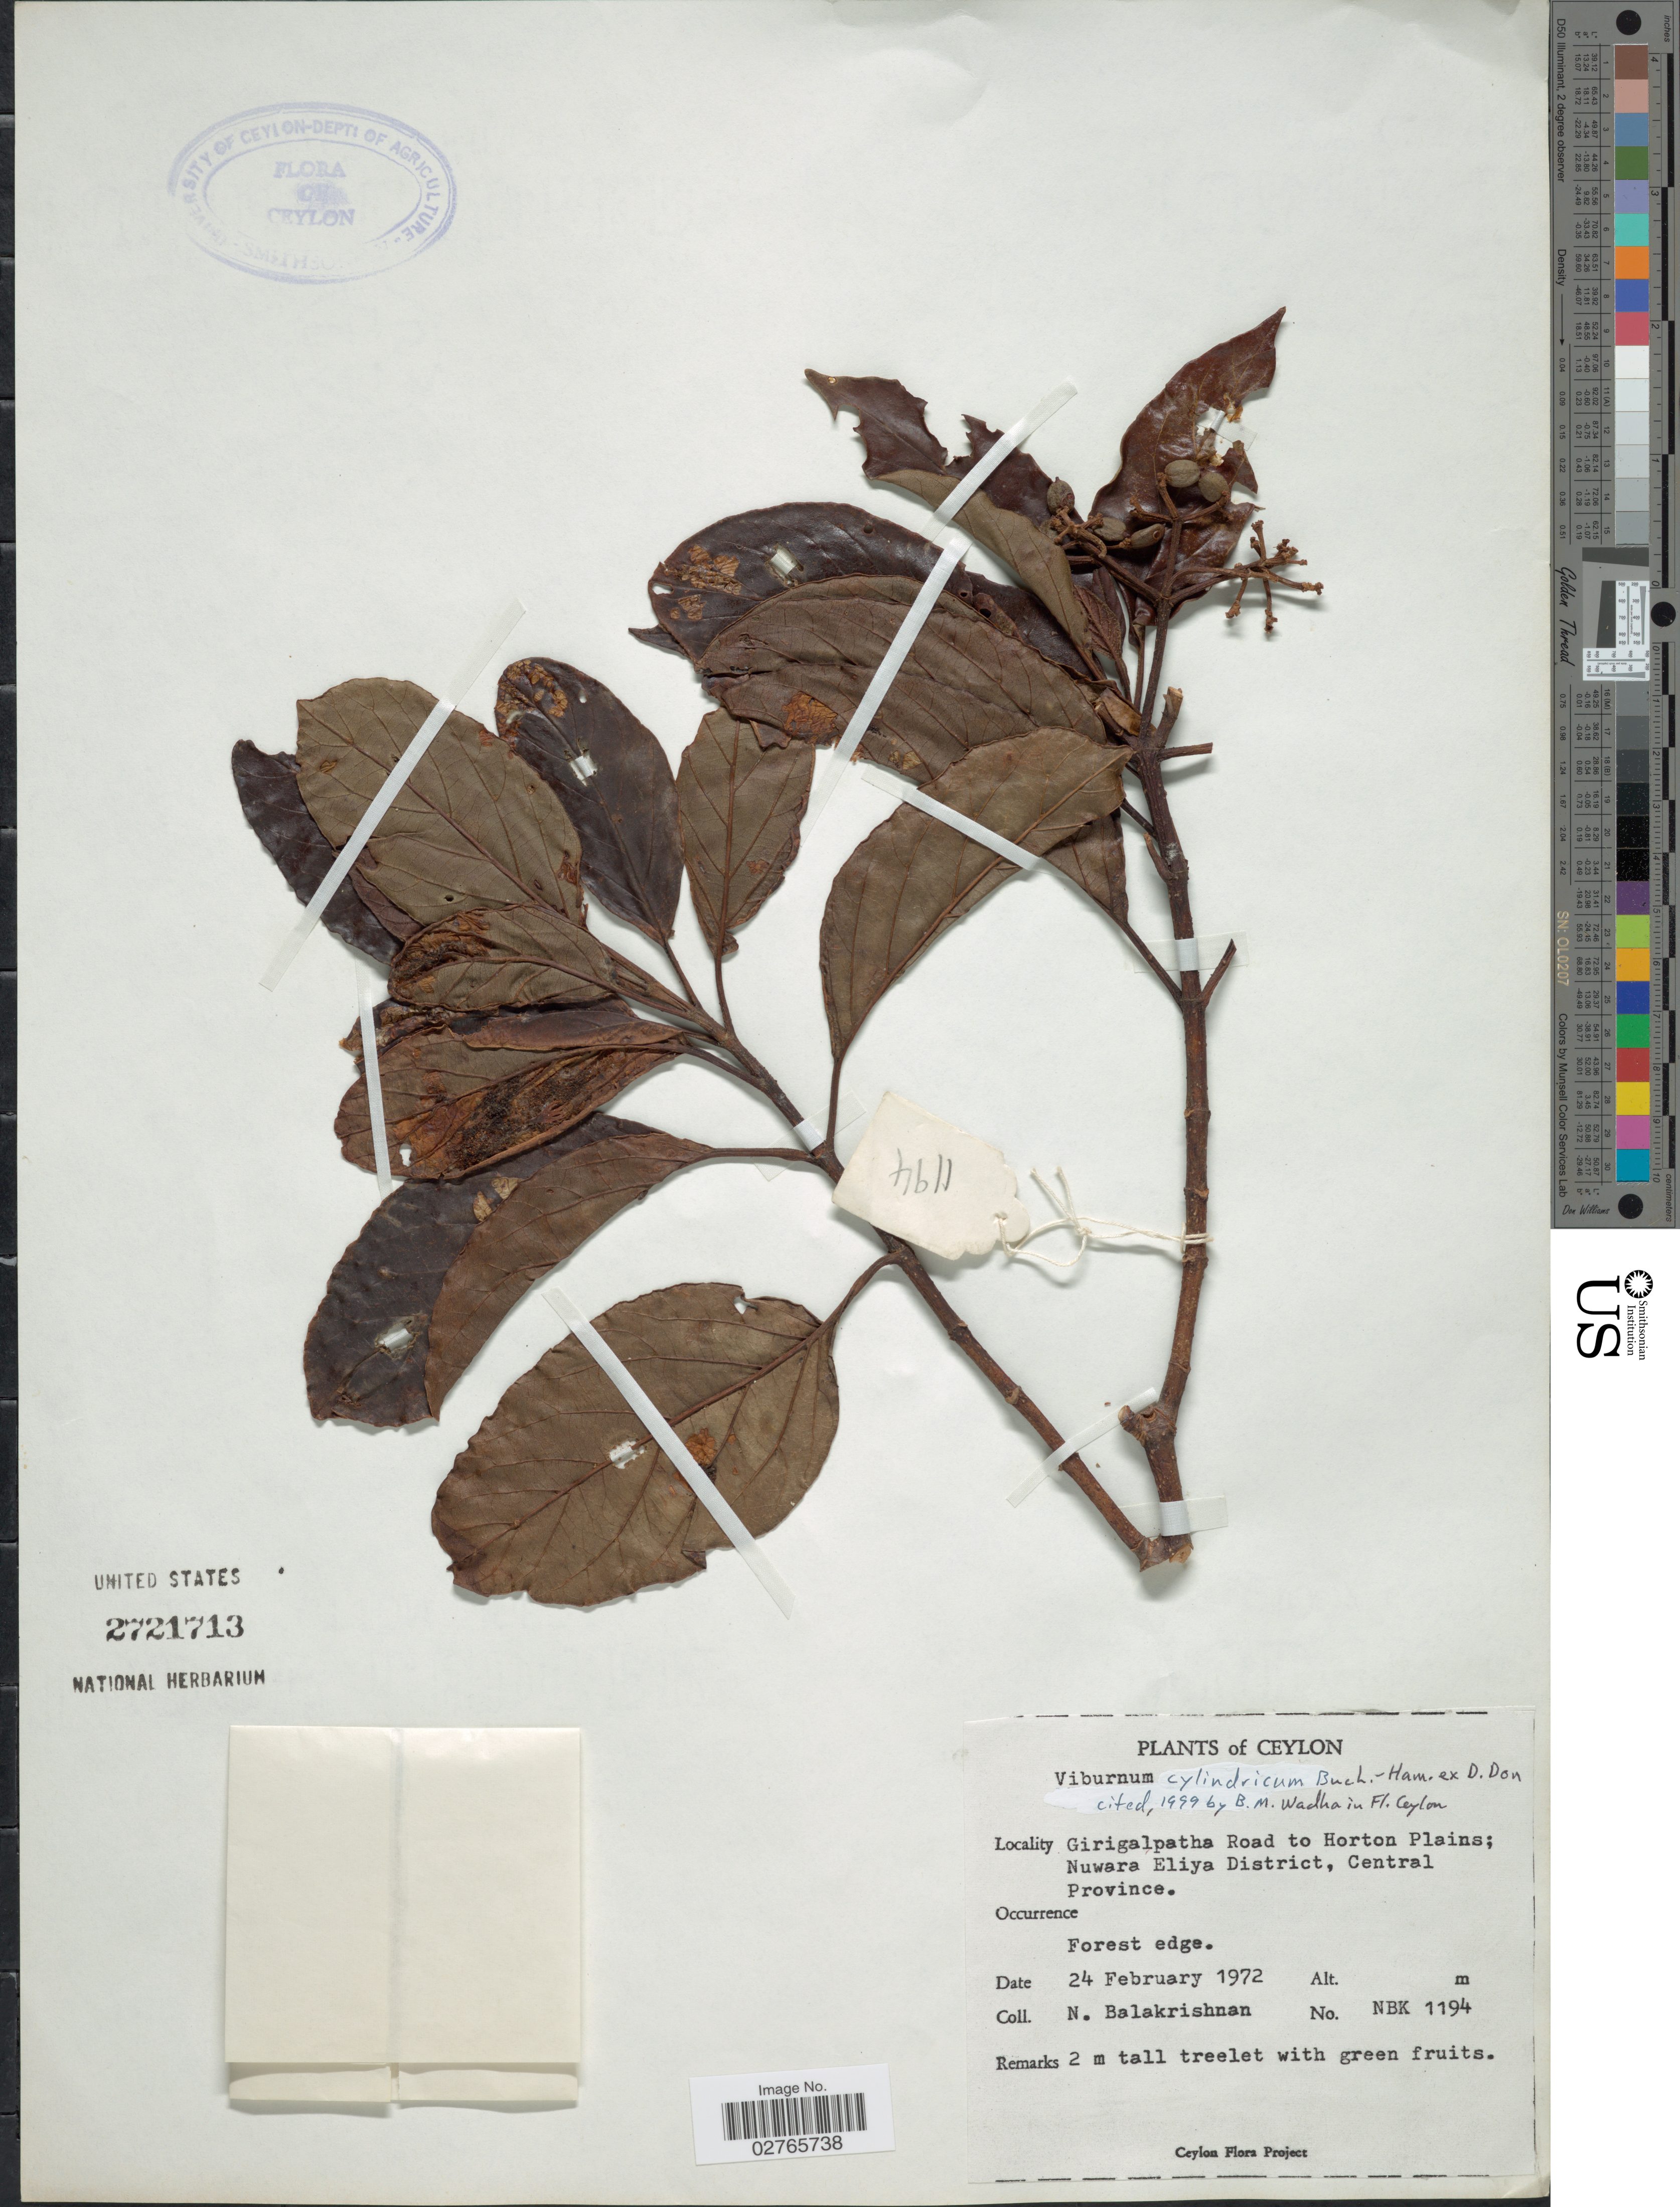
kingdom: Plantae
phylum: Tracheophyta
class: Magnoliopsida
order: Dipsacales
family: Viburnaceae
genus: Viburnum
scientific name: Viburnum cylindricum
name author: Buch.-Ham.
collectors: N. Balakrishnan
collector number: NBK 1194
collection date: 1972-02-24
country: Sri Lanka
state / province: Central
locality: Ceylon. Girigalpatha Road to Horton Plains; Nuwara Eliya District, Central Province.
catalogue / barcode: US 2721713